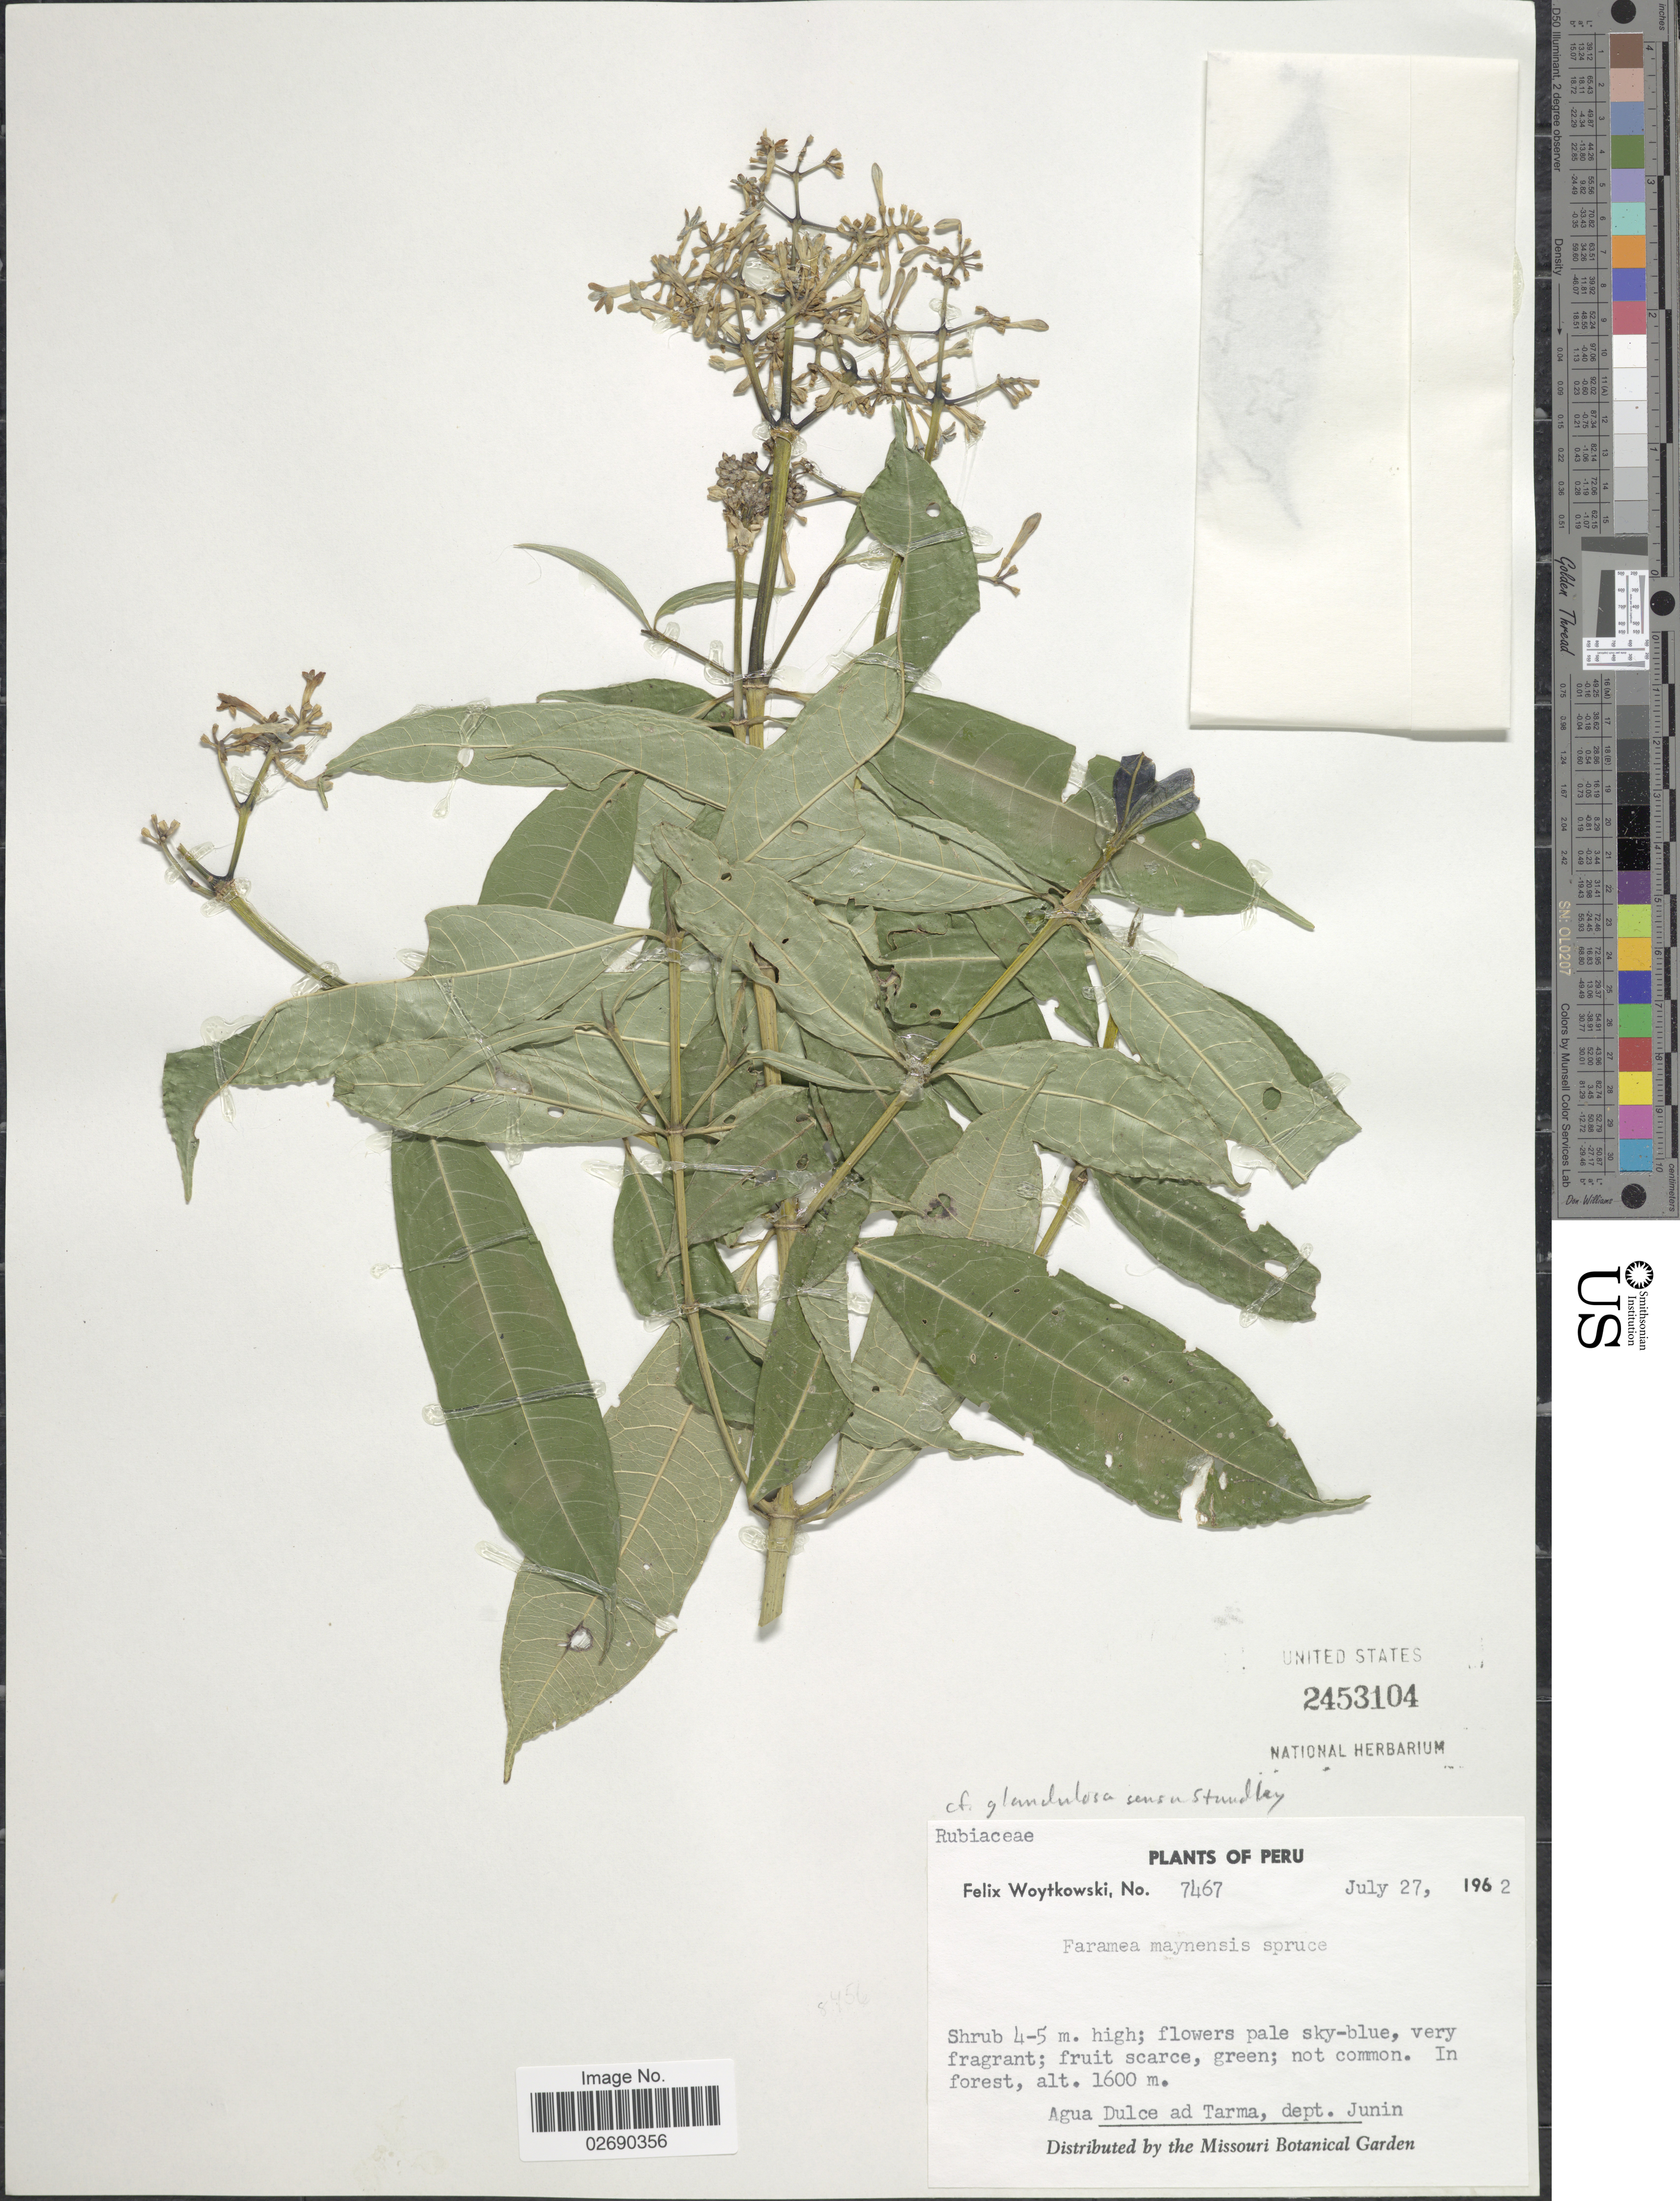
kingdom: Plantae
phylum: Tracheophyta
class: Magnoliopsida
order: Gentianales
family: Rubiaceae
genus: Faramea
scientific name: Faramea glandulosa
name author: Poepp.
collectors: F. Woytkowski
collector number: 7467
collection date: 1962-07-27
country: Peru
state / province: Junín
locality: In forest, Agua Dulce ad Tarma, dept. Junin.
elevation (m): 1600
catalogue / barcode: US 2453104